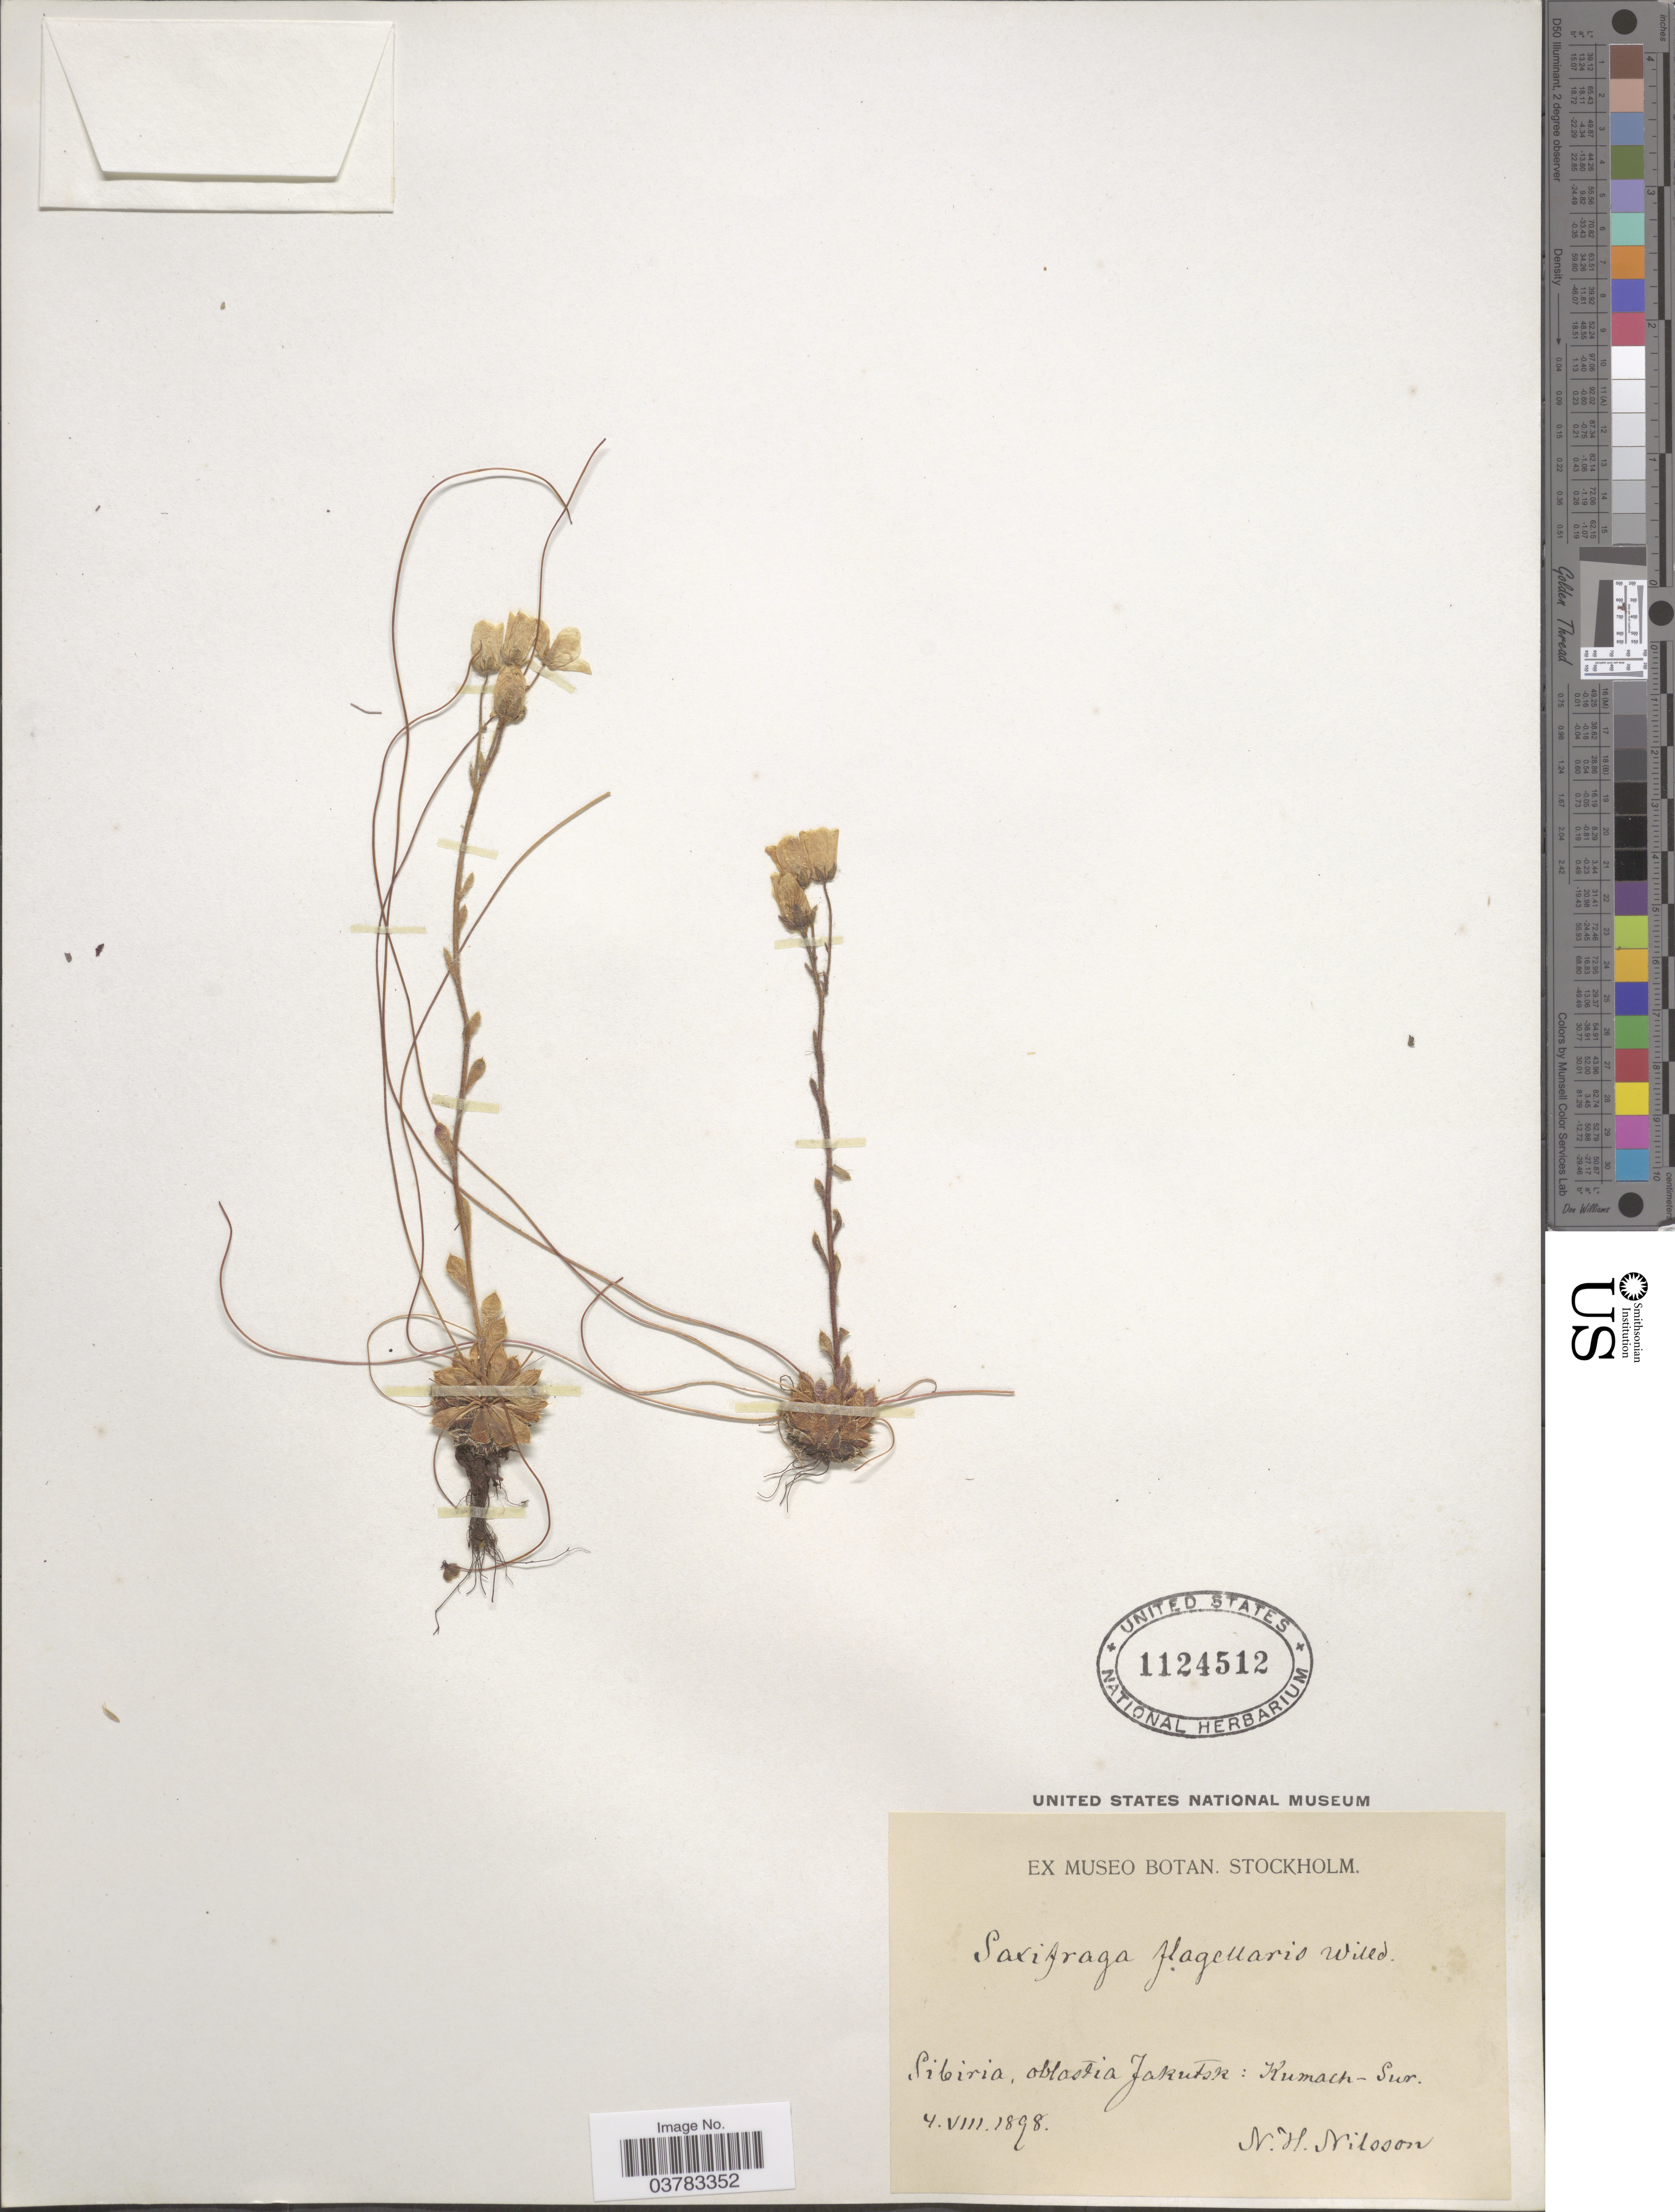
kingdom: Plantae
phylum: Tracheophyta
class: Magnoliopsida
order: Saxifragales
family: Saxifragaceae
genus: Saxifraga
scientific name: Saxifraga flagellaris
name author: Willd. ex Sternb.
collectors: N. H. Nilsson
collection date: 1898-08-04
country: Russian Federation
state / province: Sakha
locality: Sibiria, oblastia Jakutsk: Kumach-Sur.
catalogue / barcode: US 1124512